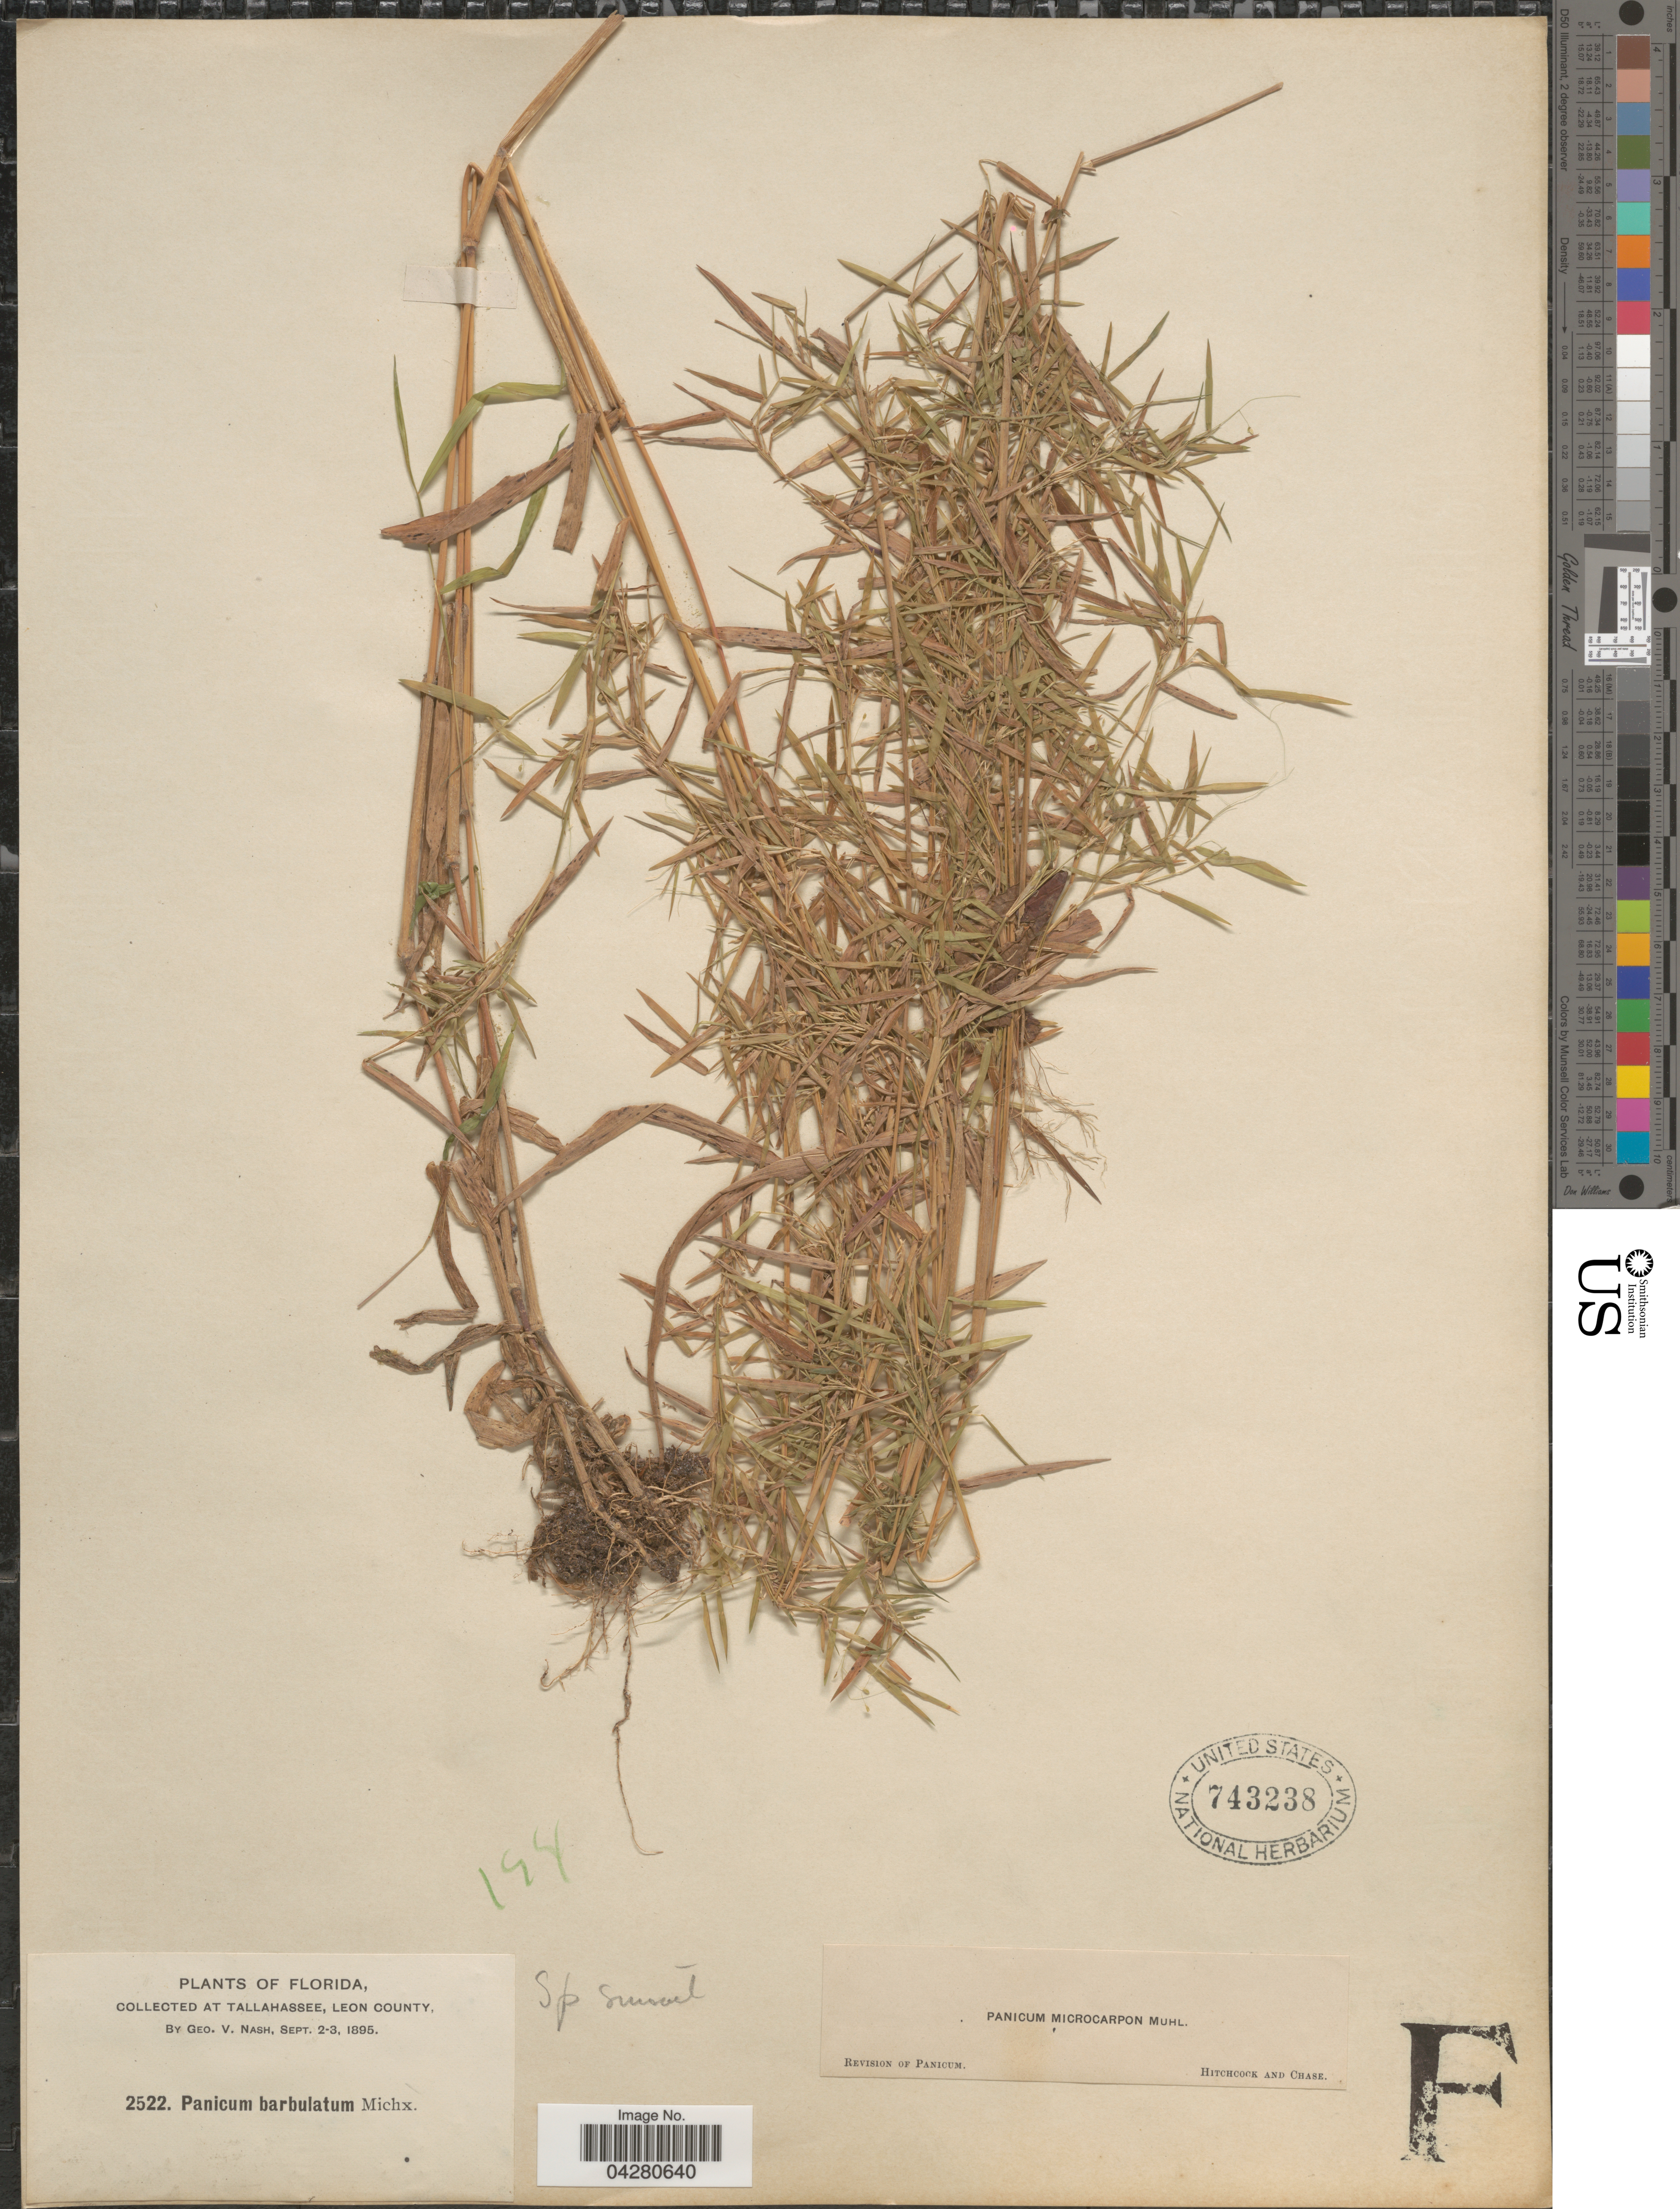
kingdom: Plantae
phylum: Tracheophyta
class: Liliopsida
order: Poales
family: Poaceae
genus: Dichanthelium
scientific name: Dichanthelium dichotomum var. dichotomum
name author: (L.) Gould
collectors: G. V. Nash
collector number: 2522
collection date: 1895-09-02/1895-09-03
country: United States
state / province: Florida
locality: At Tallahassee, Leon County.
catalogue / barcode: US 743238